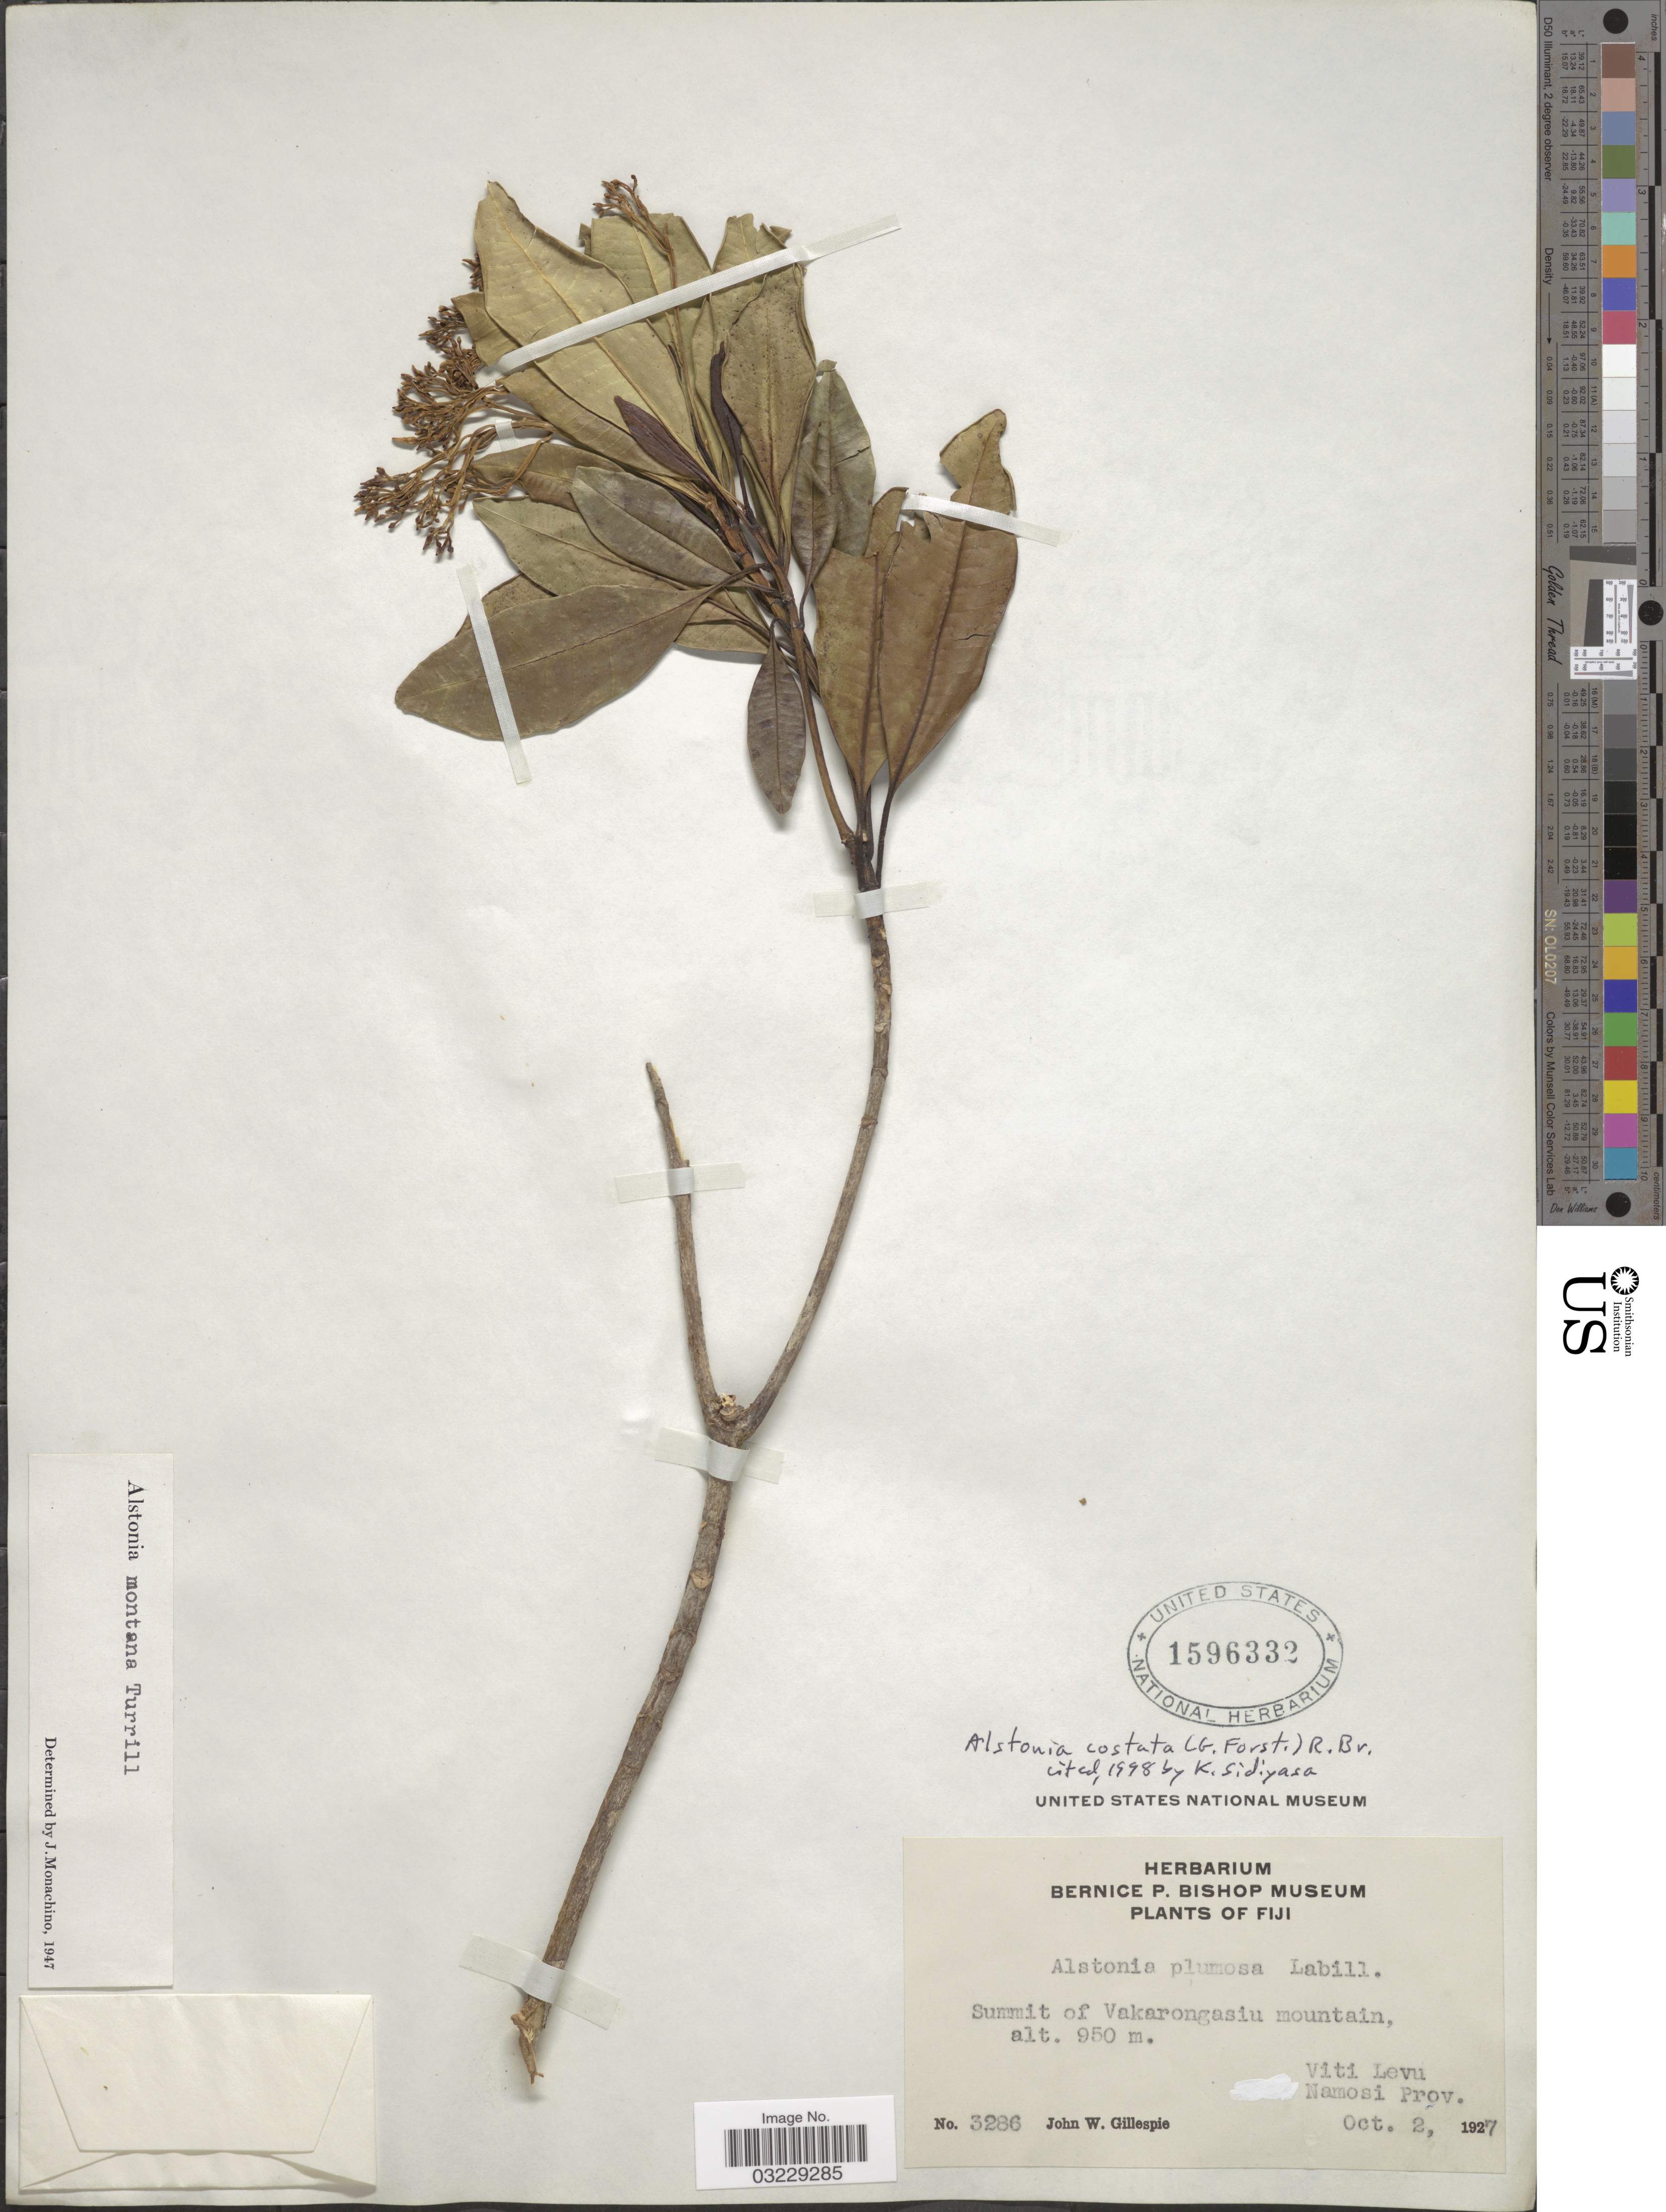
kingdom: Plantae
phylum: Tracheophyta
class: Magnoliopsida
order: Gentianales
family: Apocynaceae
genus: Alstonia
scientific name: Alstonia costata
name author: (G. Forst.) R. Br.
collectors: J. W. Gillespie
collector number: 3286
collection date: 1927-10-02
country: Fiji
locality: Summit of Vakarongasiu mountain, Viti Levu. Namosi Prov.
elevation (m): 950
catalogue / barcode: US 1596332